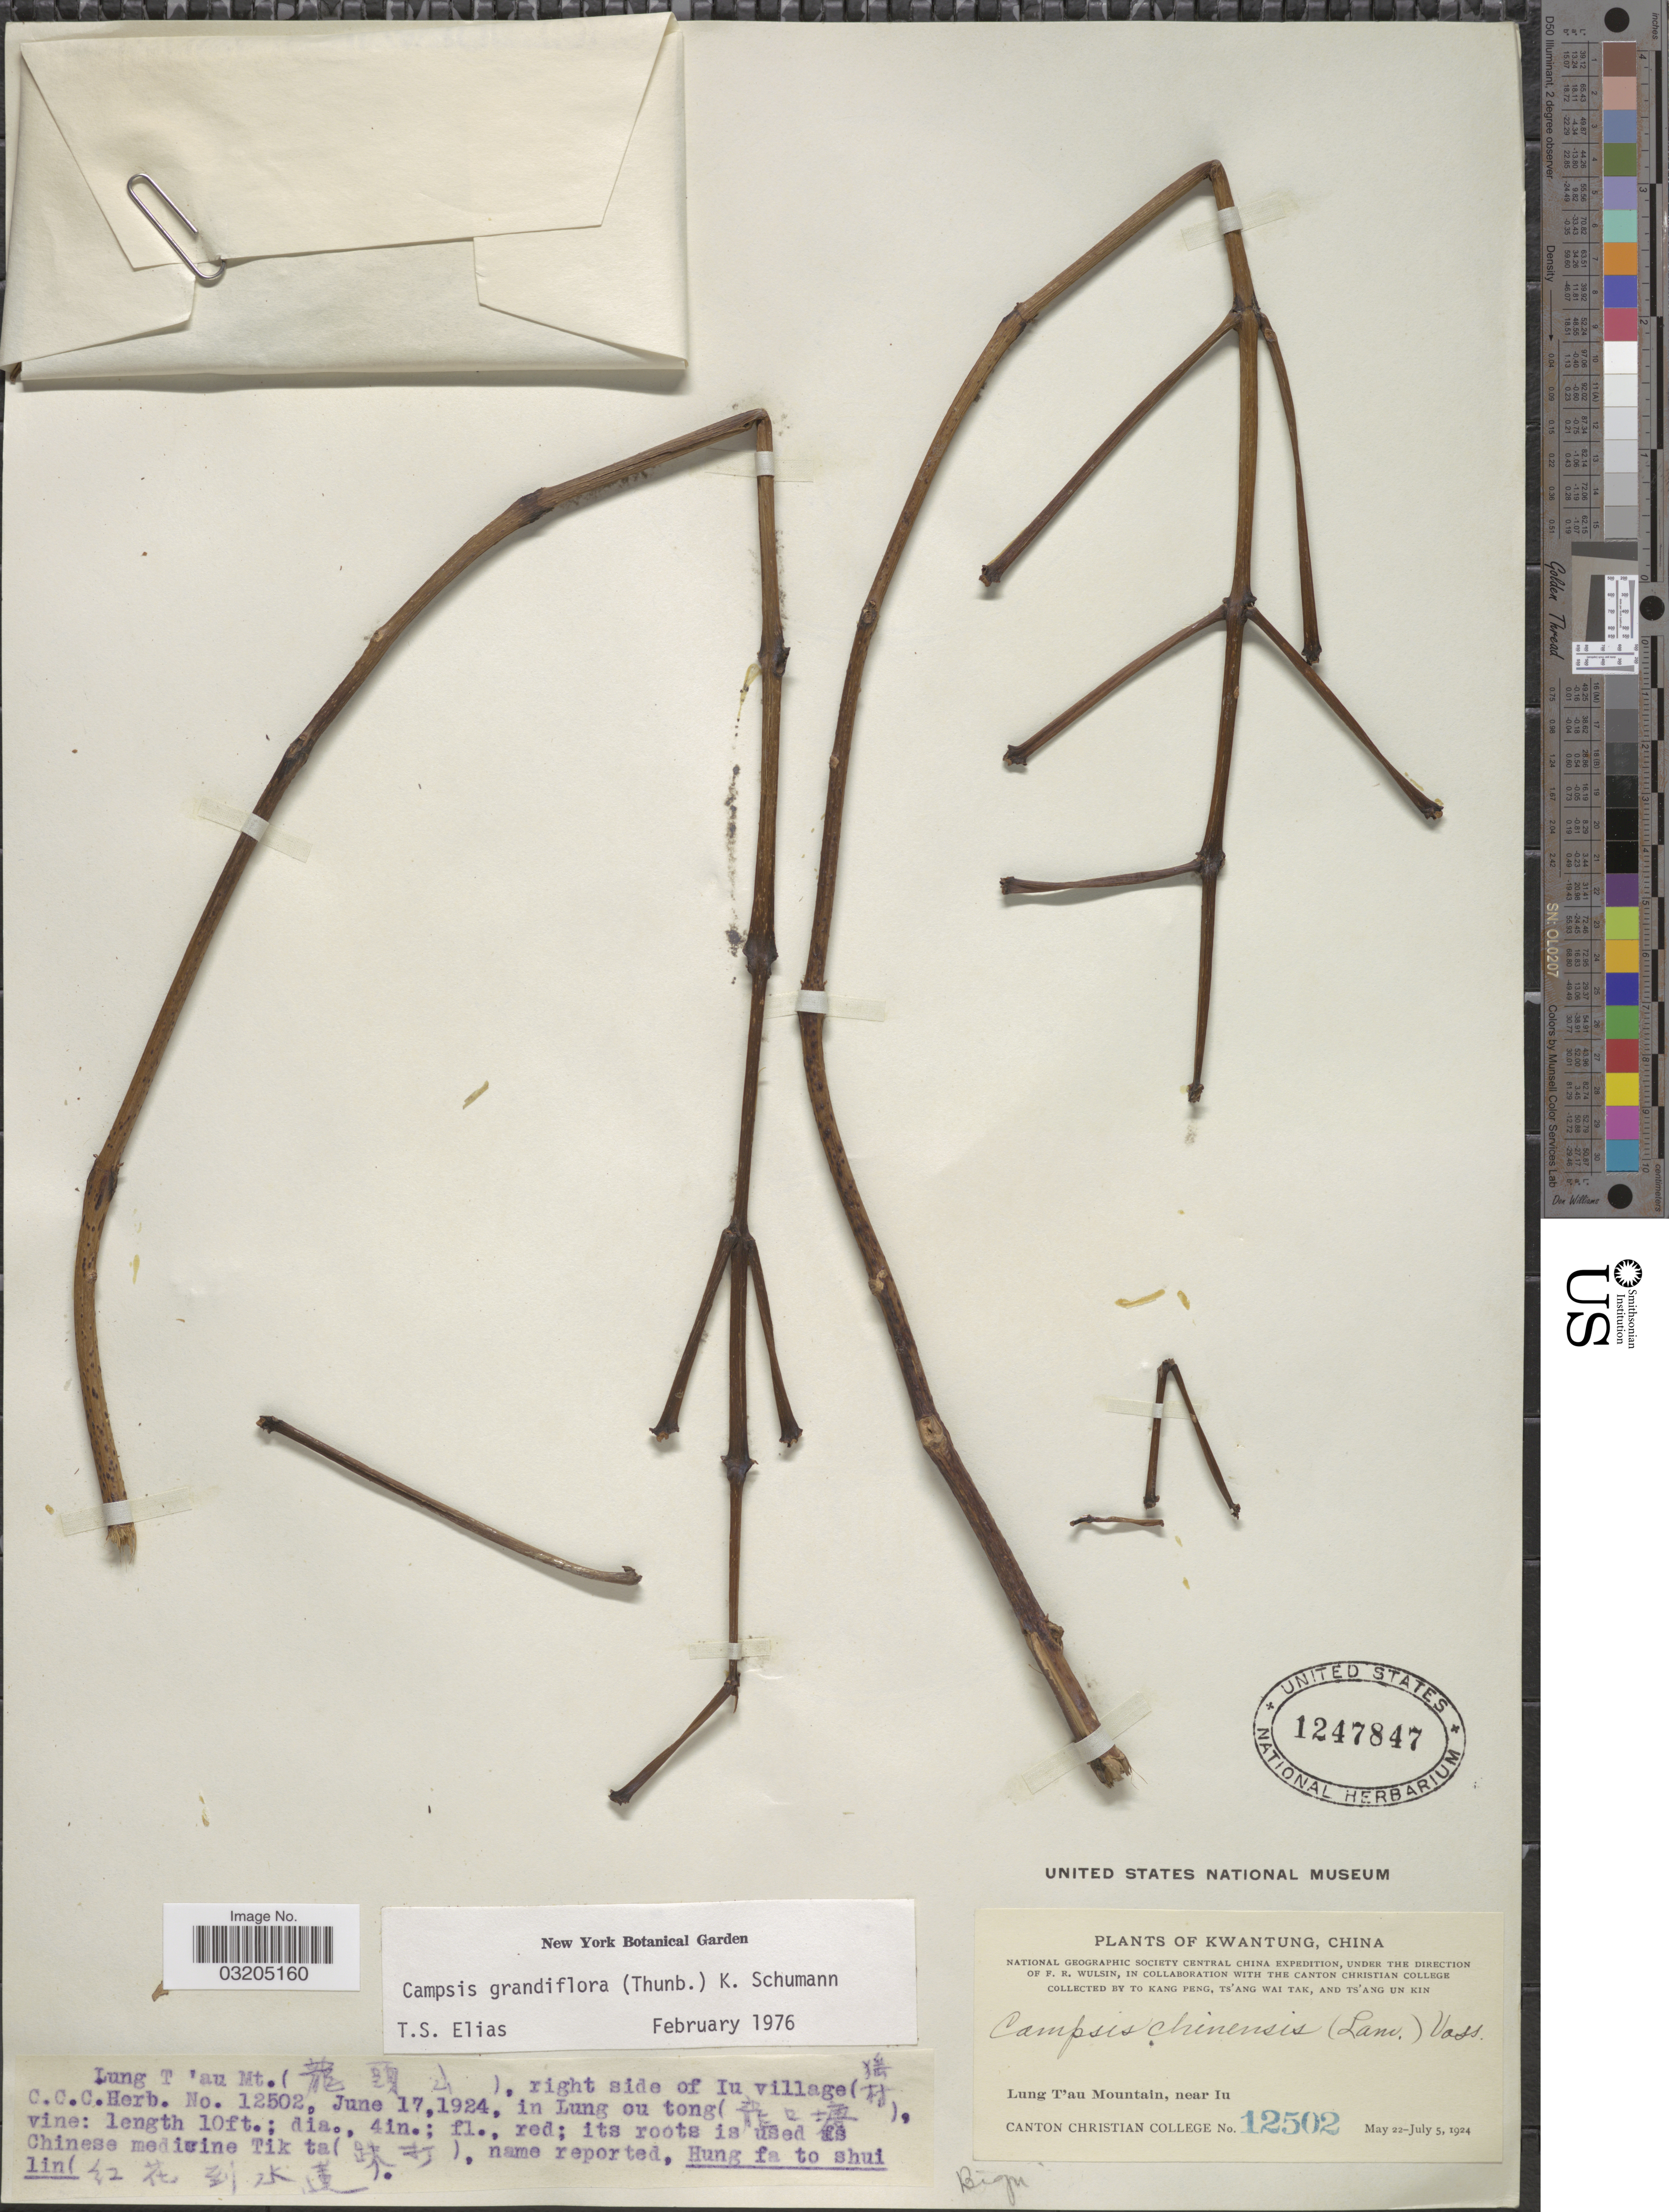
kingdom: Plantae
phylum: Tracheophyta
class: Magnoliopsida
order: Lamiales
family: Bignoniaceae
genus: Campsis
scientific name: Campsis grandiflora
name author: (L.) Seem.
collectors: Kang Peng To, W. T. Tsang & Ts' Ang Un Kin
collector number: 12502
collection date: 1924-05-22/1924-07-05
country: China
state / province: Guangdong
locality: Kwangtung. Lung T'au Mountain (X), right side of Iu village (X).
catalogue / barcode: US 1247847